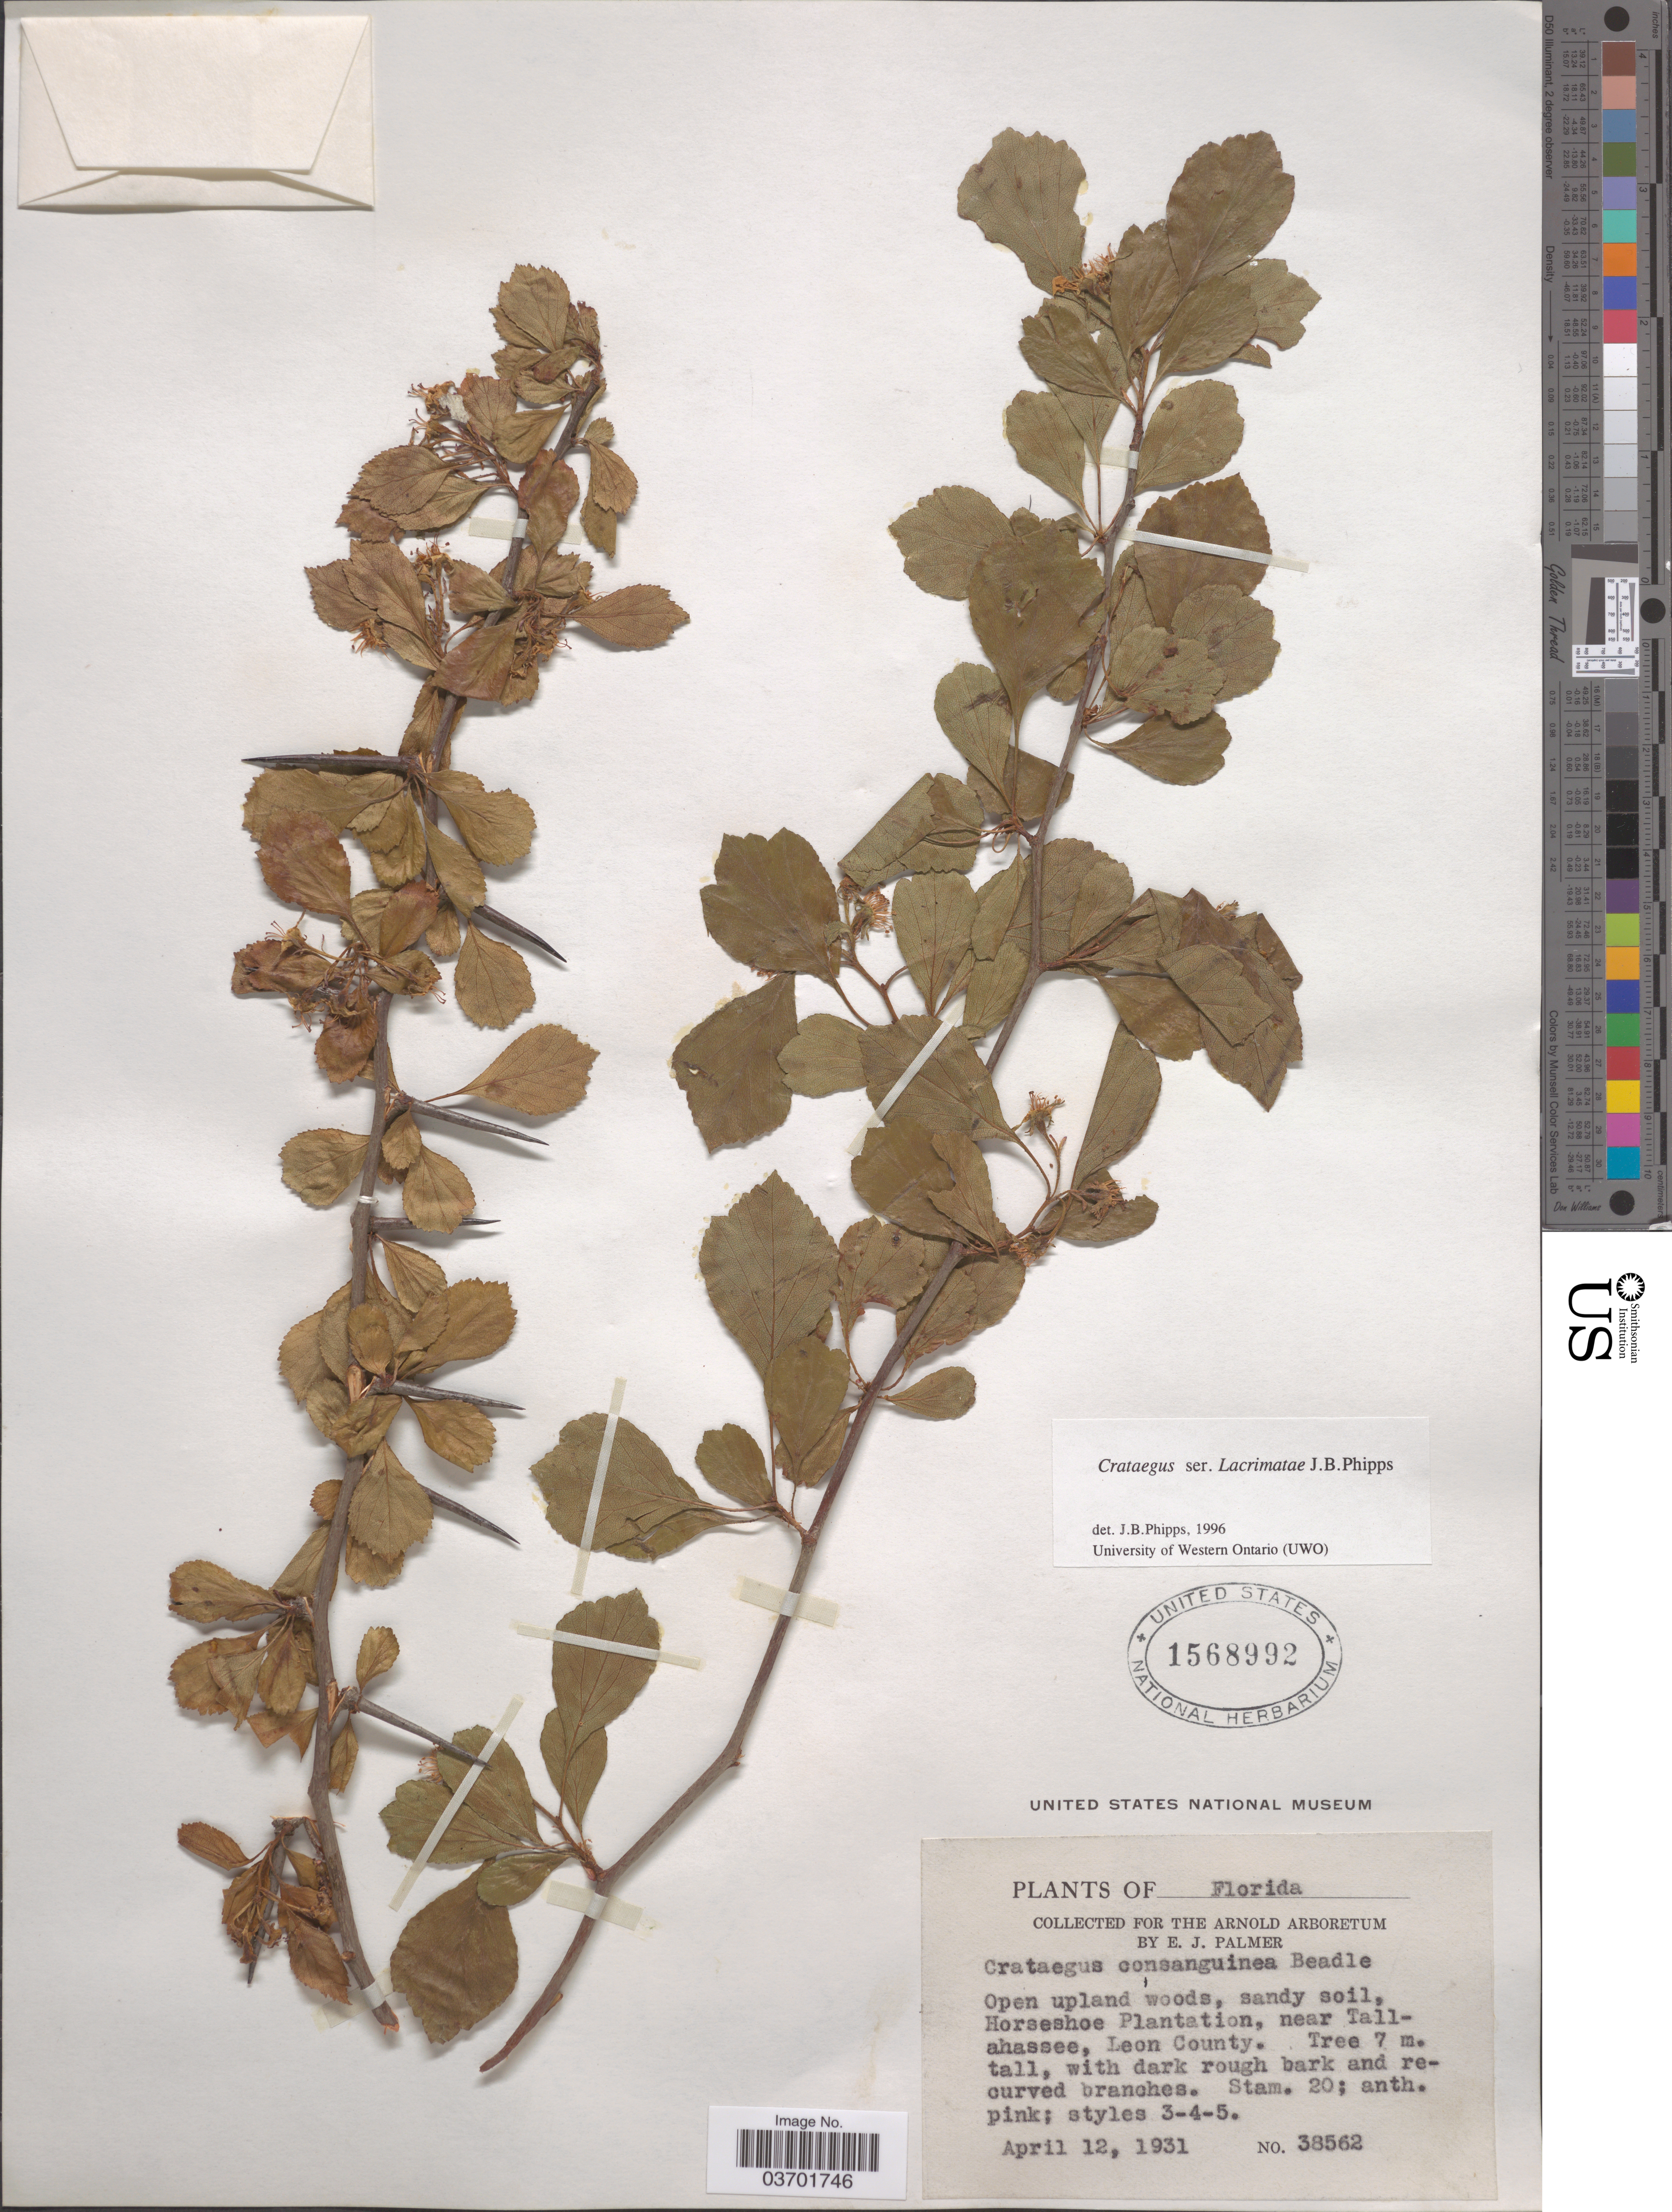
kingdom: Plantae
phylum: Tracheophyta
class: Magnoliopsida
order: Rosales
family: Rosaceae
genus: Crataegus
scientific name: Crataegus segnis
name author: Beadle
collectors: E. J. Palmer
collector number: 38562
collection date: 1931-04-12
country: United States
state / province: Florida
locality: Horseshoe Plantation, near Tallahassee, Leon County.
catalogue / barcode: US 1568992